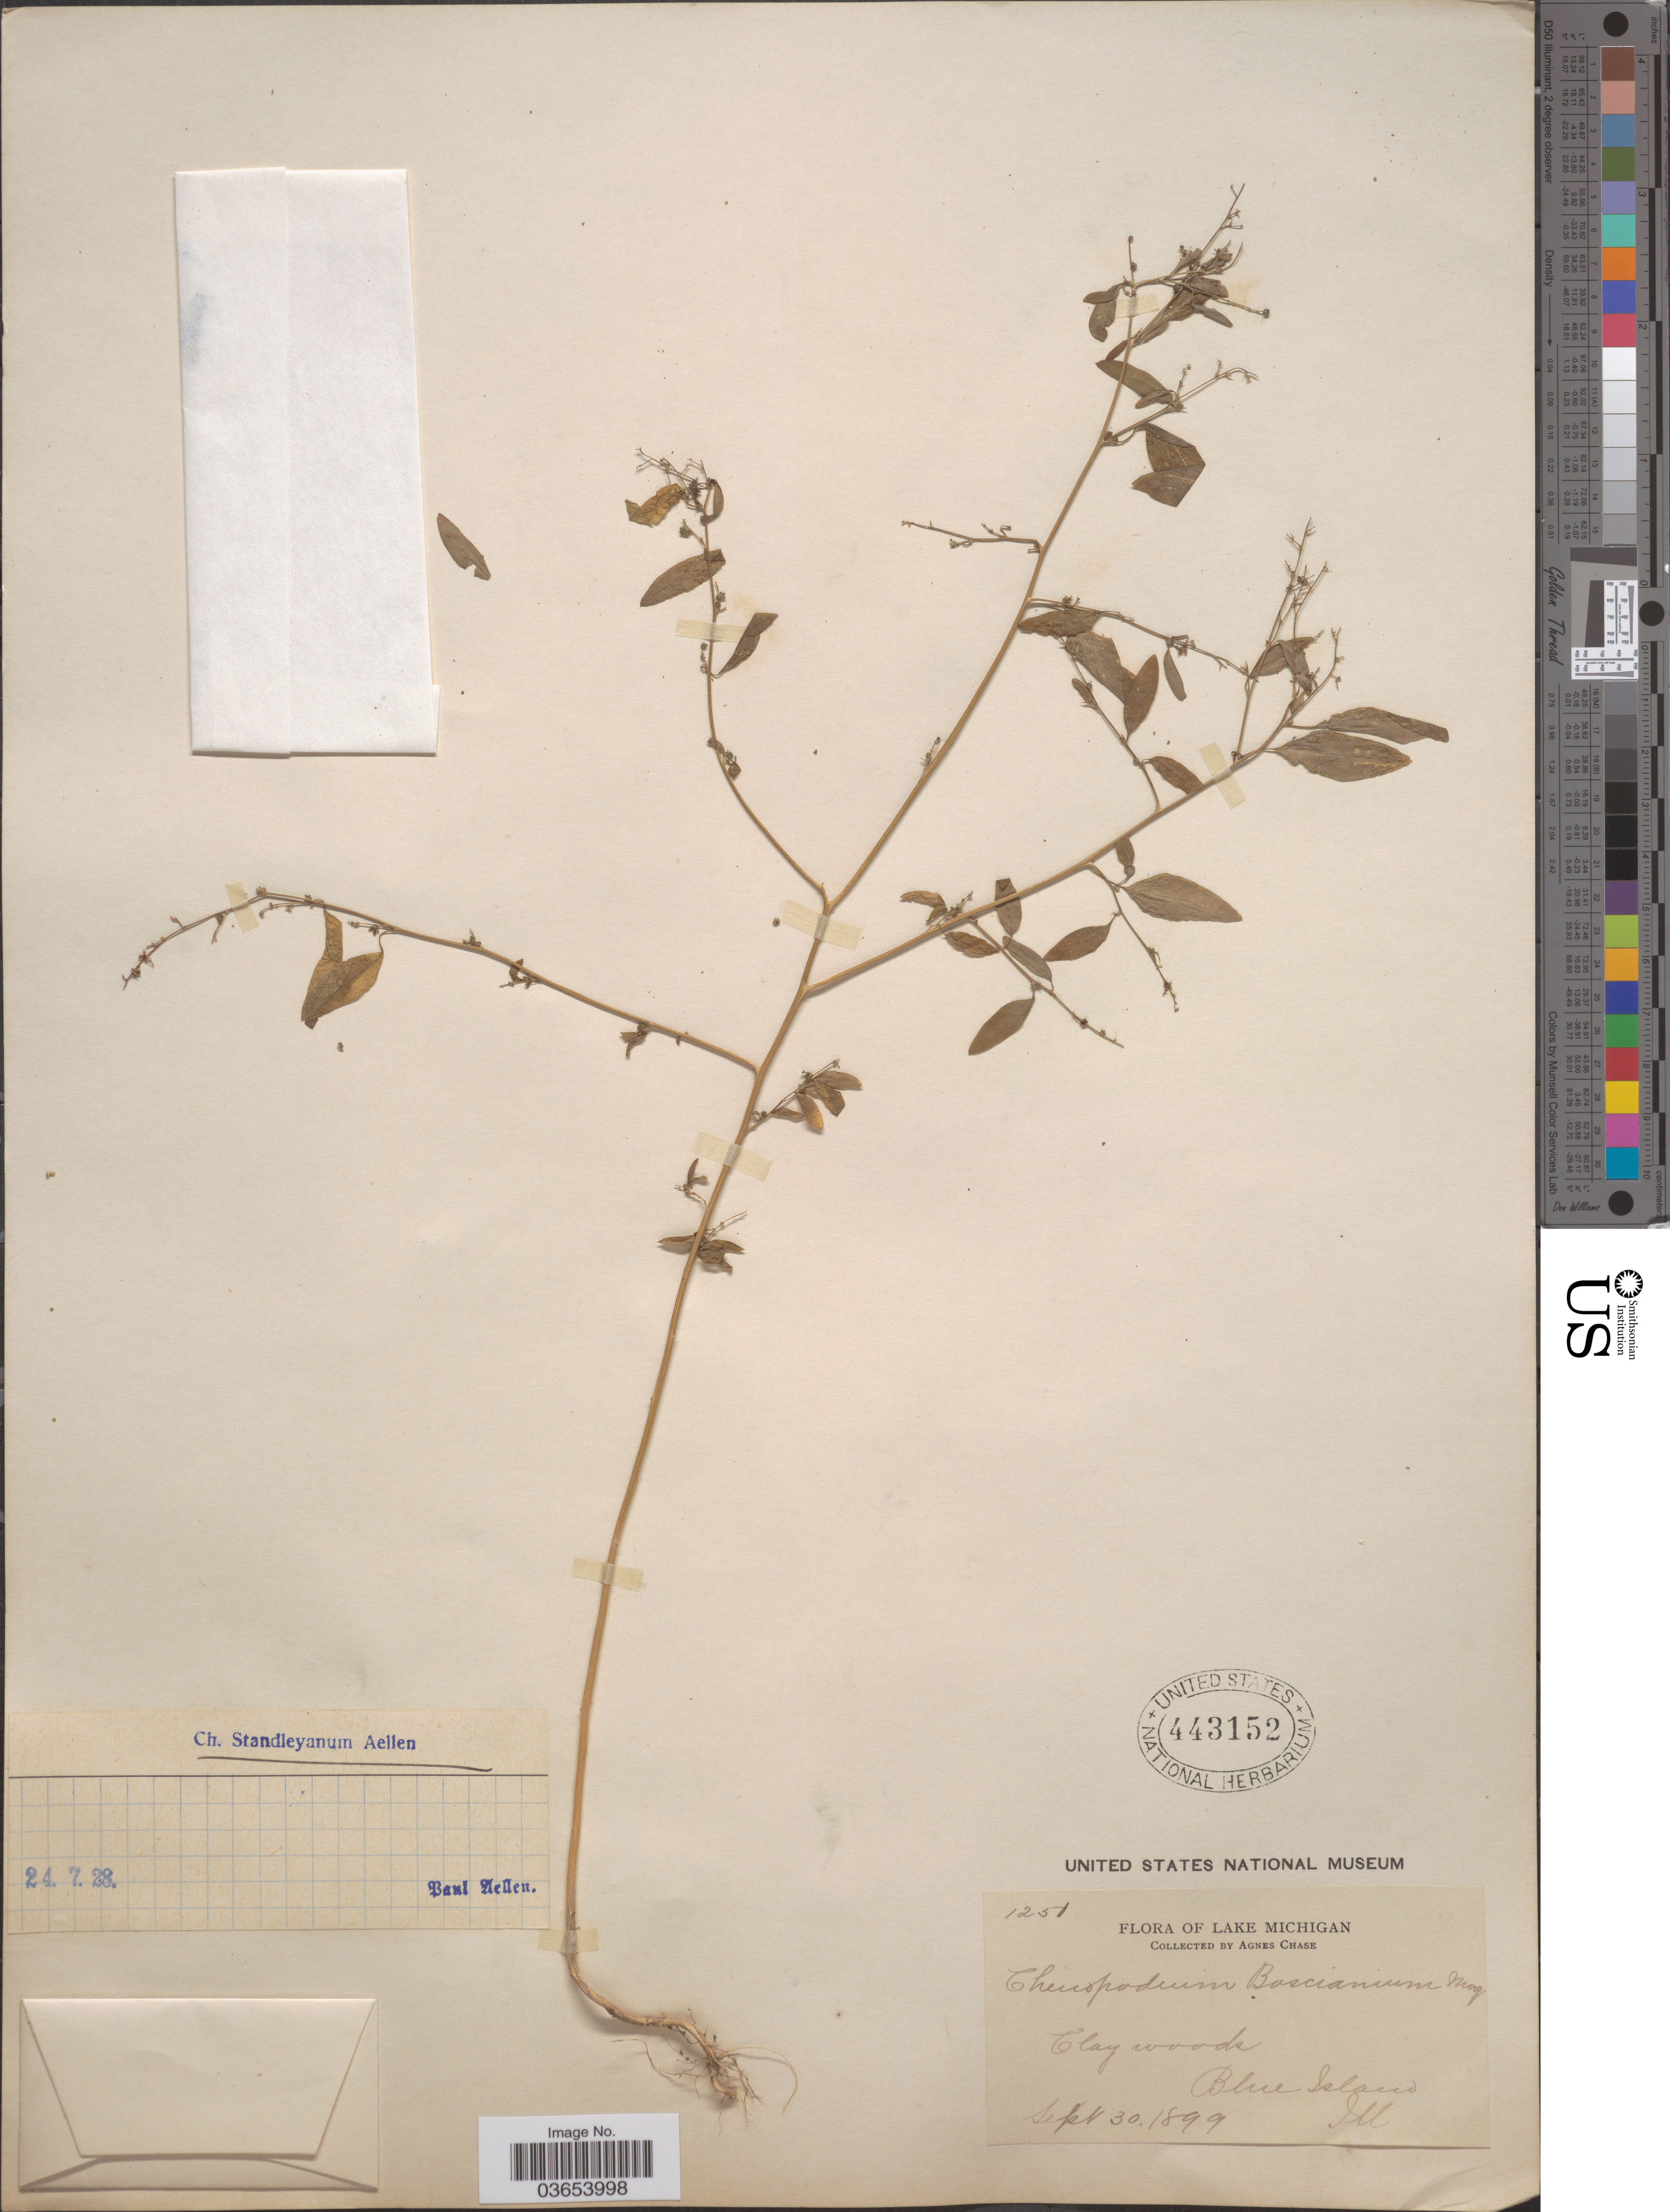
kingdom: Plantae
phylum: Tracheophyta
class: Magnoliopsida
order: Caryophyllales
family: Amaranthaceae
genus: Chenopodium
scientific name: Chenopodium standleyanum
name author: Aellen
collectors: A. Chase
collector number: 1251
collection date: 1899-09-30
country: United States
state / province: Illinois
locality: Lake Michigan. Blue Island.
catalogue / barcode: US 443152